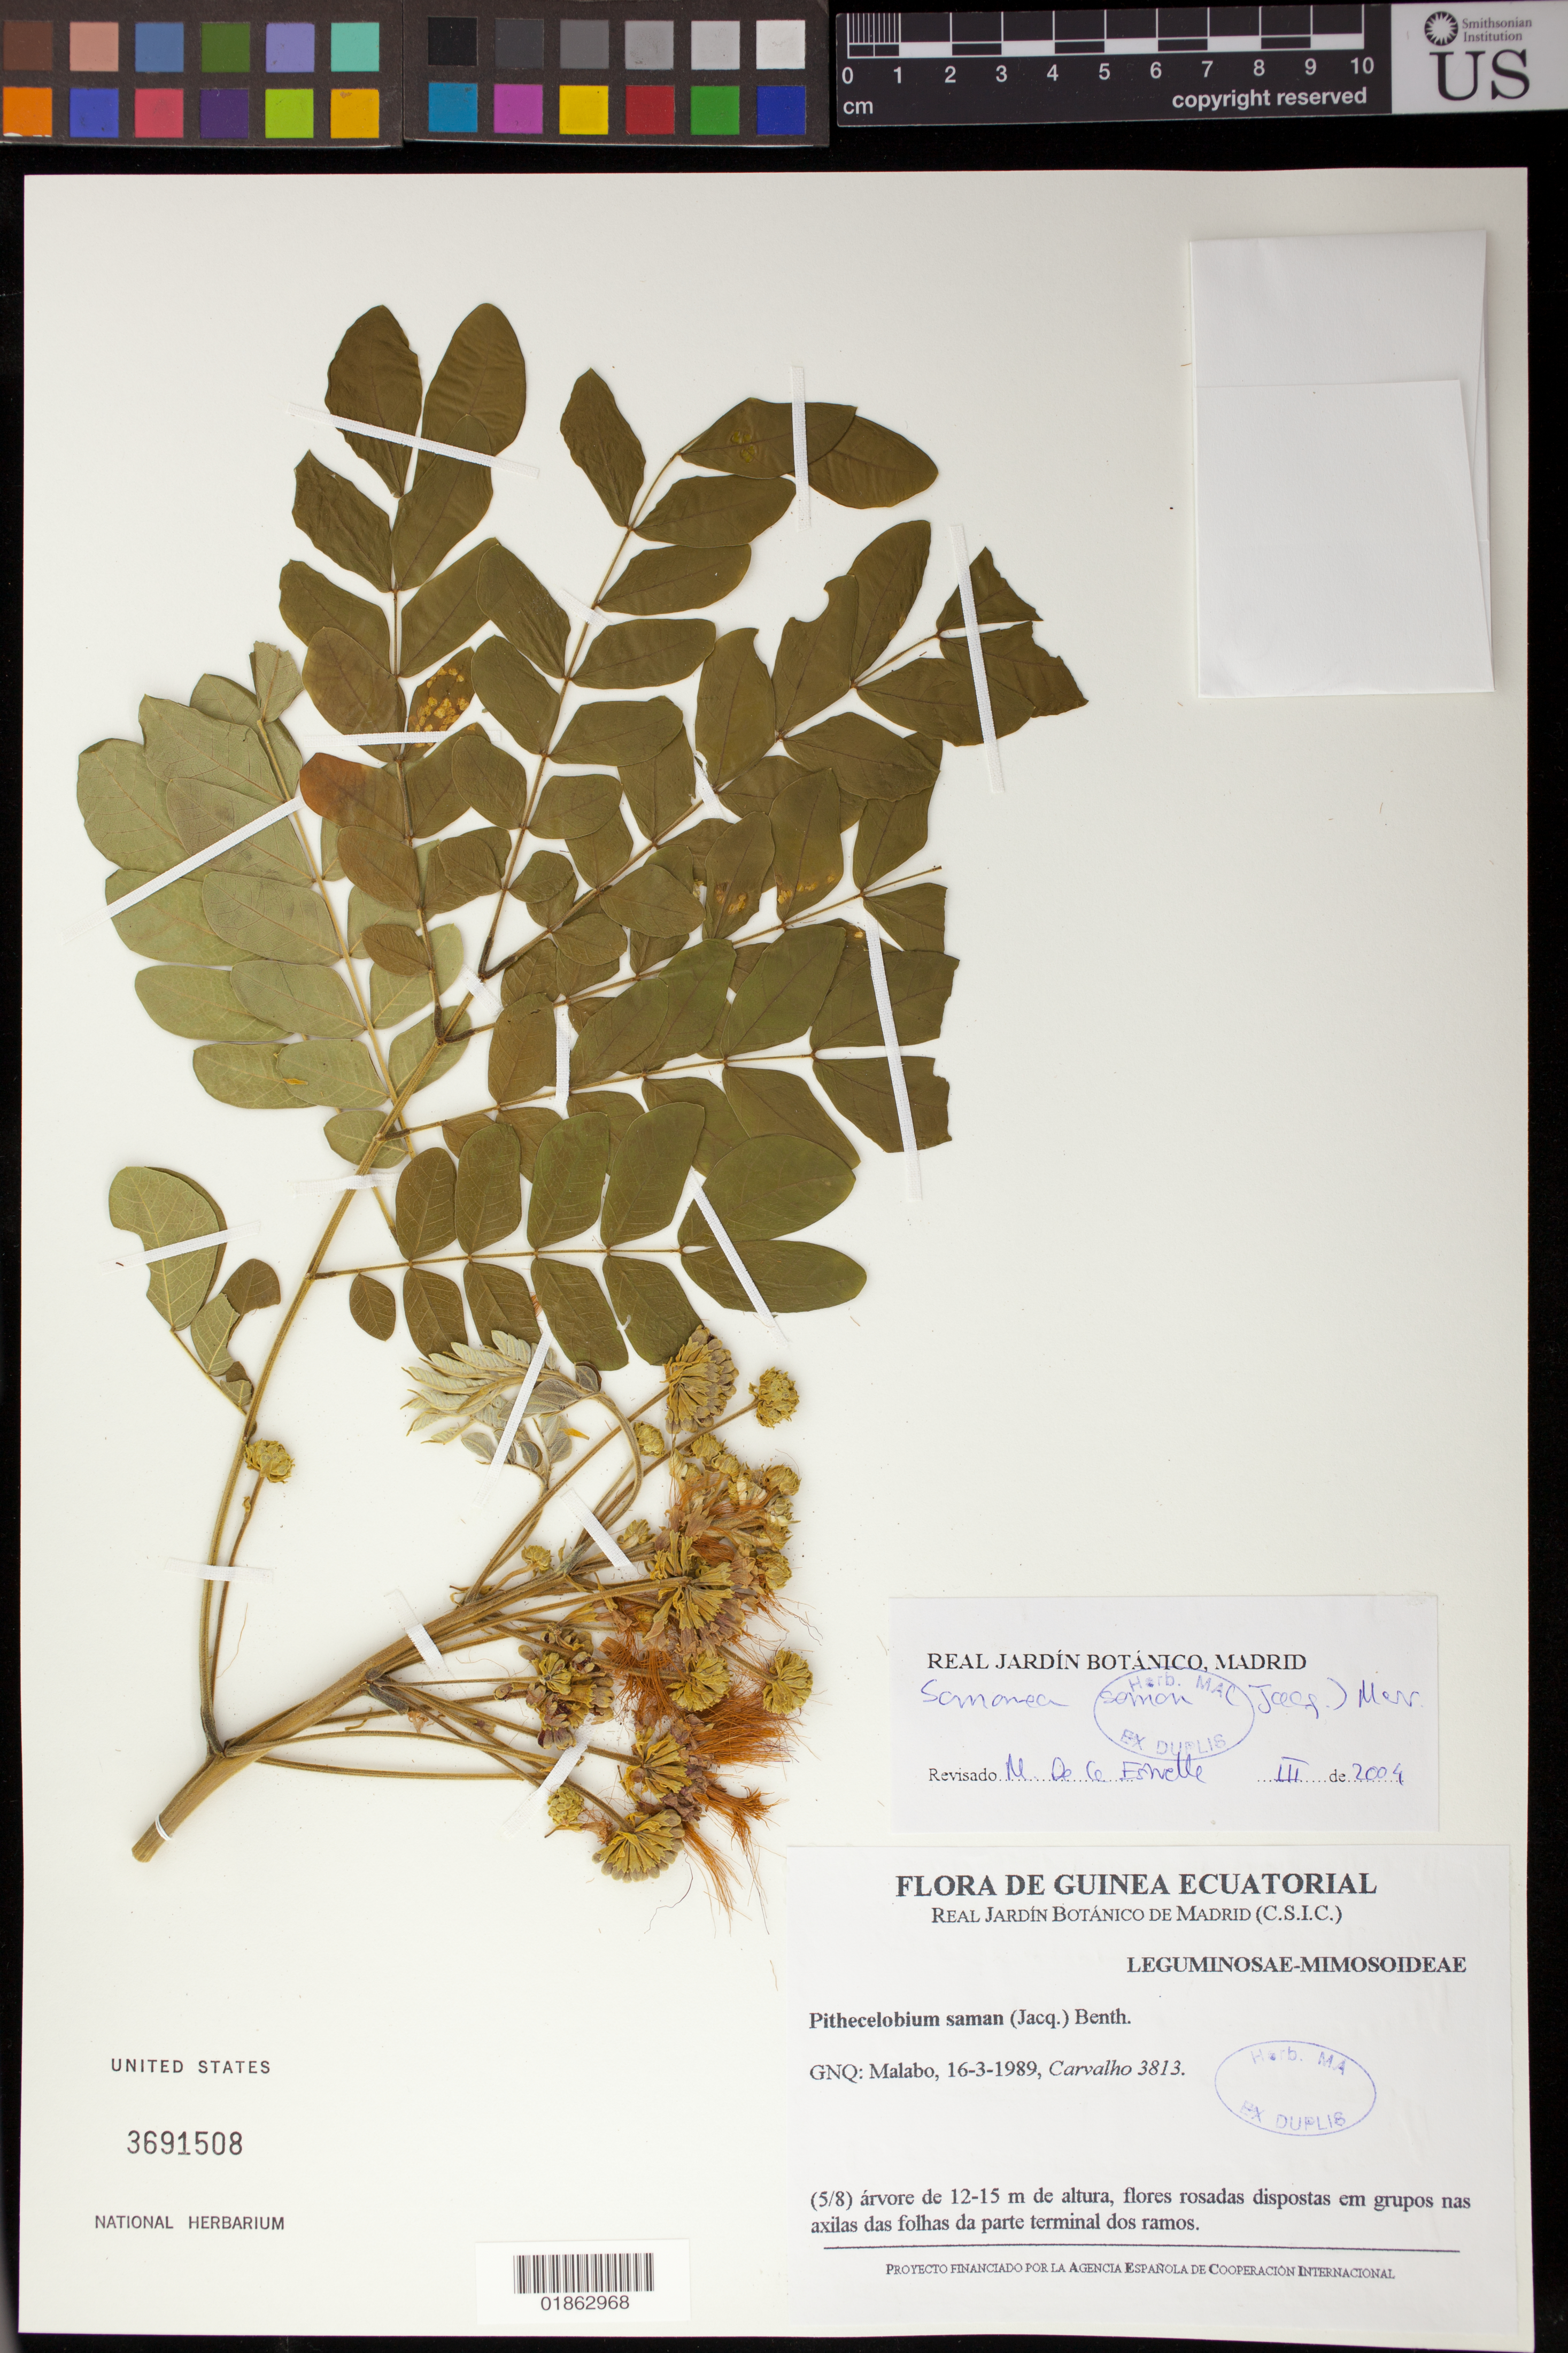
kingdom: Plantae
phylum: Tracheophyta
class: Magnoliopsida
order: Fabales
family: Fabaceae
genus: Samanea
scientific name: Samanea saman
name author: (Jacq.) Merr.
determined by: de la Estrella, M.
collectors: Carvalho, --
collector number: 3813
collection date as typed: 16-3-1989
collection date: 1989-03-16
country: Equatorial Guinea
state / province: Bioko Norte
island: Bioko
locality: Malabo.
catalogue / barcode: US 3691508